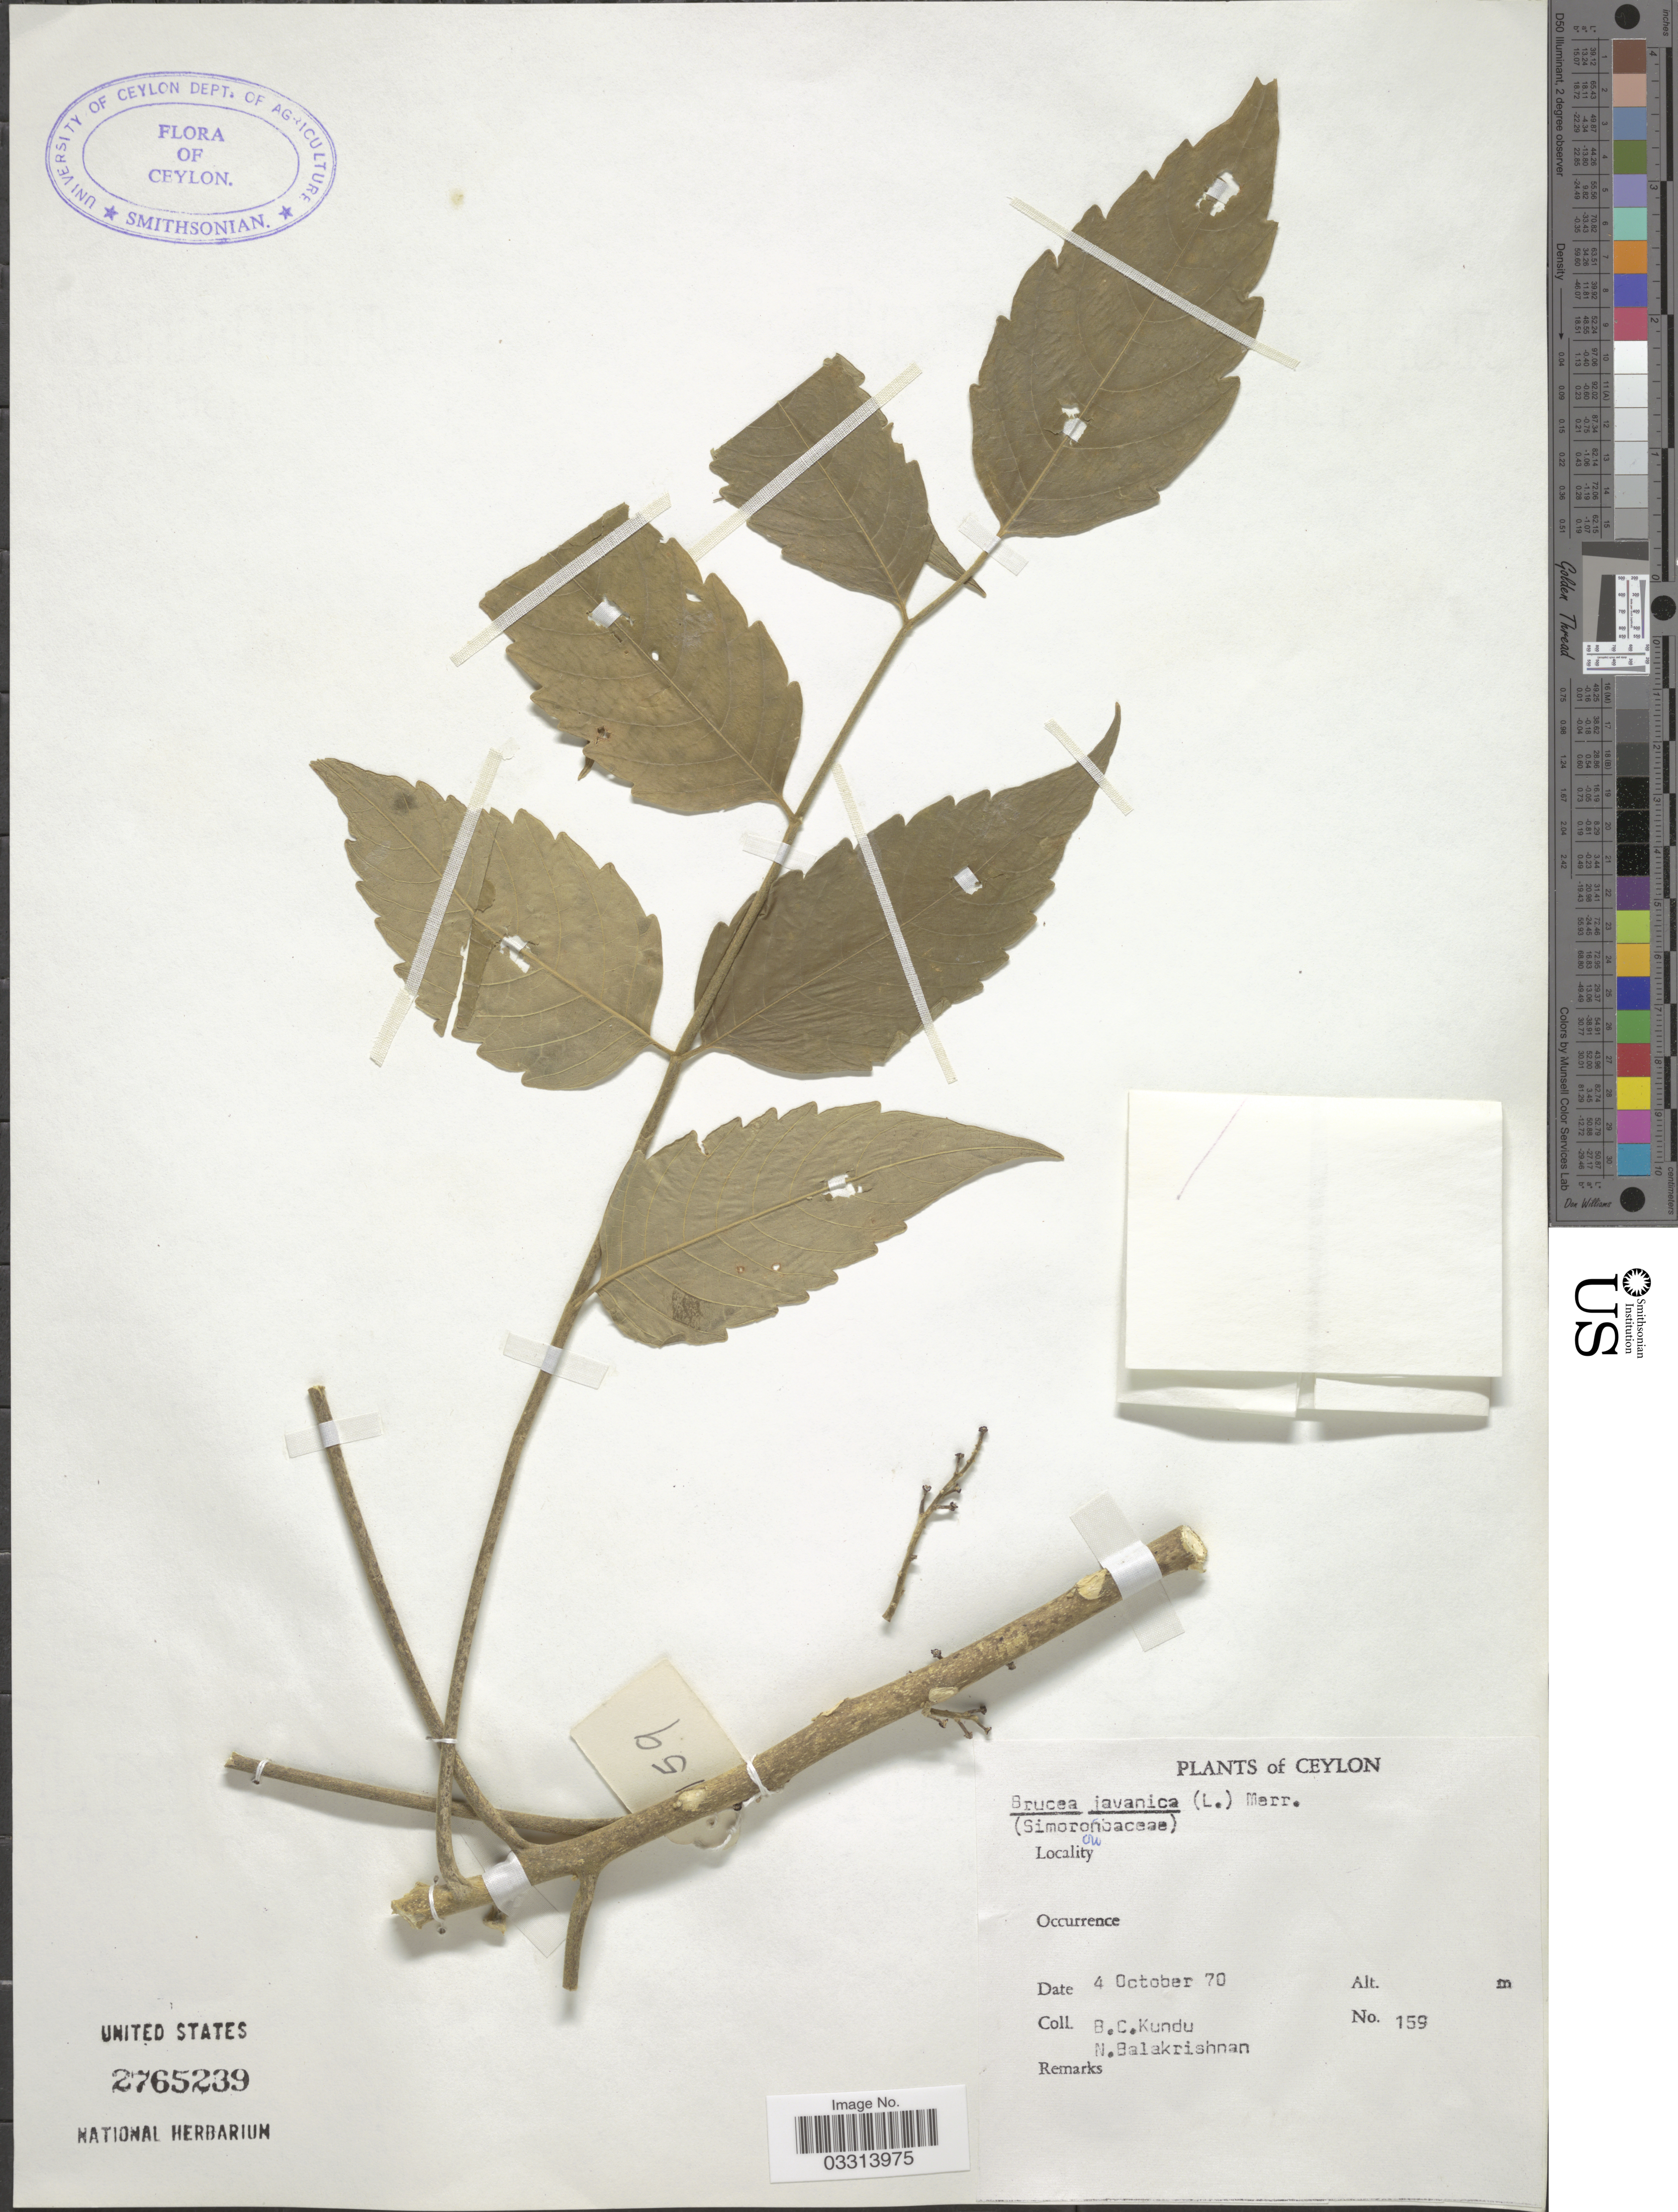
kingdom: Plantae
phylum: Tracheophyta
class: Magnoliopsida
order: Sapindales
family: Simaroubaceae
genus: Brucea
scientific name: Brucea javanica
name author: (L.) Merr.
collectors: B. C. Kundu & N. Balakrishnan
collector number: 159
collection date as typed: Transcribed d/m/y: 4/10/70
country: Sri Lanka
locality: Ceylon.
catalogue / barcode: US 2765239